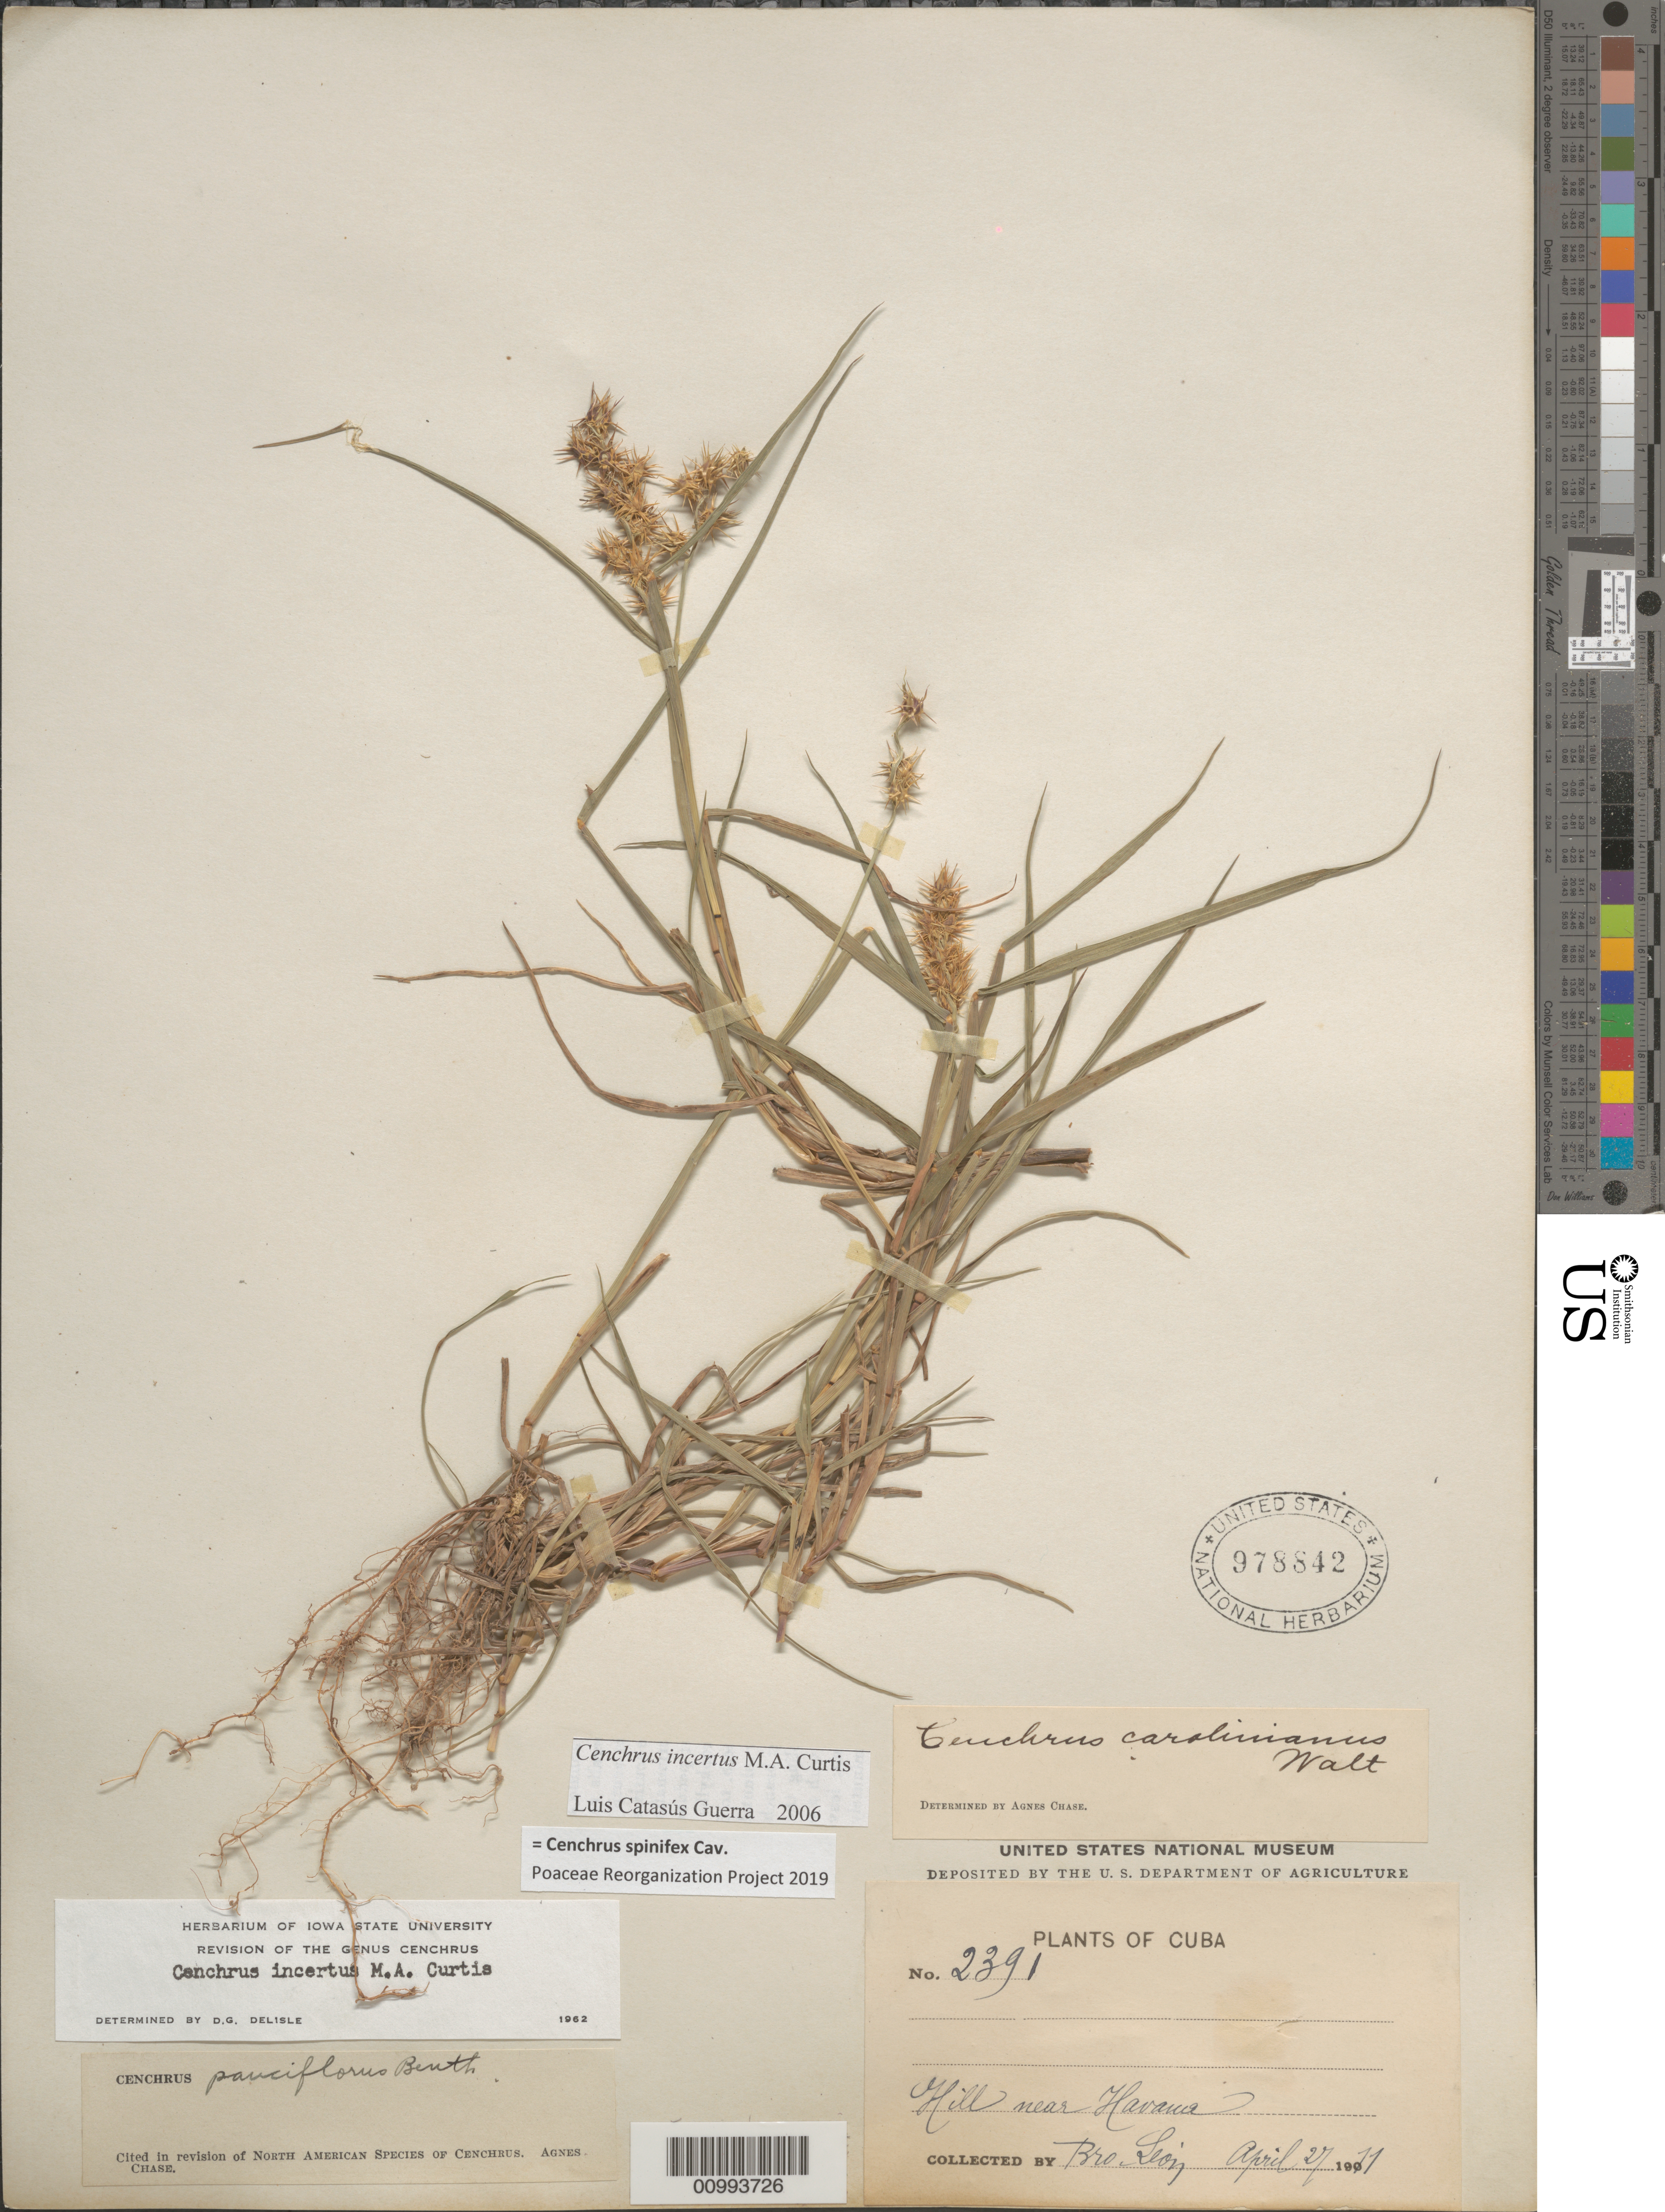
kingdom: Plantae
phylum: Tracheophyta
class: Liliopsida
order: Poales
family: Poaceae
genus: Cenchrus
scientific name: Cenchrus spinifex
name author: Cav.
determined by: Poaceae Reorganization Project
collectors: Bro. León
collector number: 2391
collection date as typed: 27 Apr 1911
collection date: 1911-04-27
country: Cuba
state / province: La Habana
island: Cuba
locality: La Habana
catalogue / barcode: US 978842